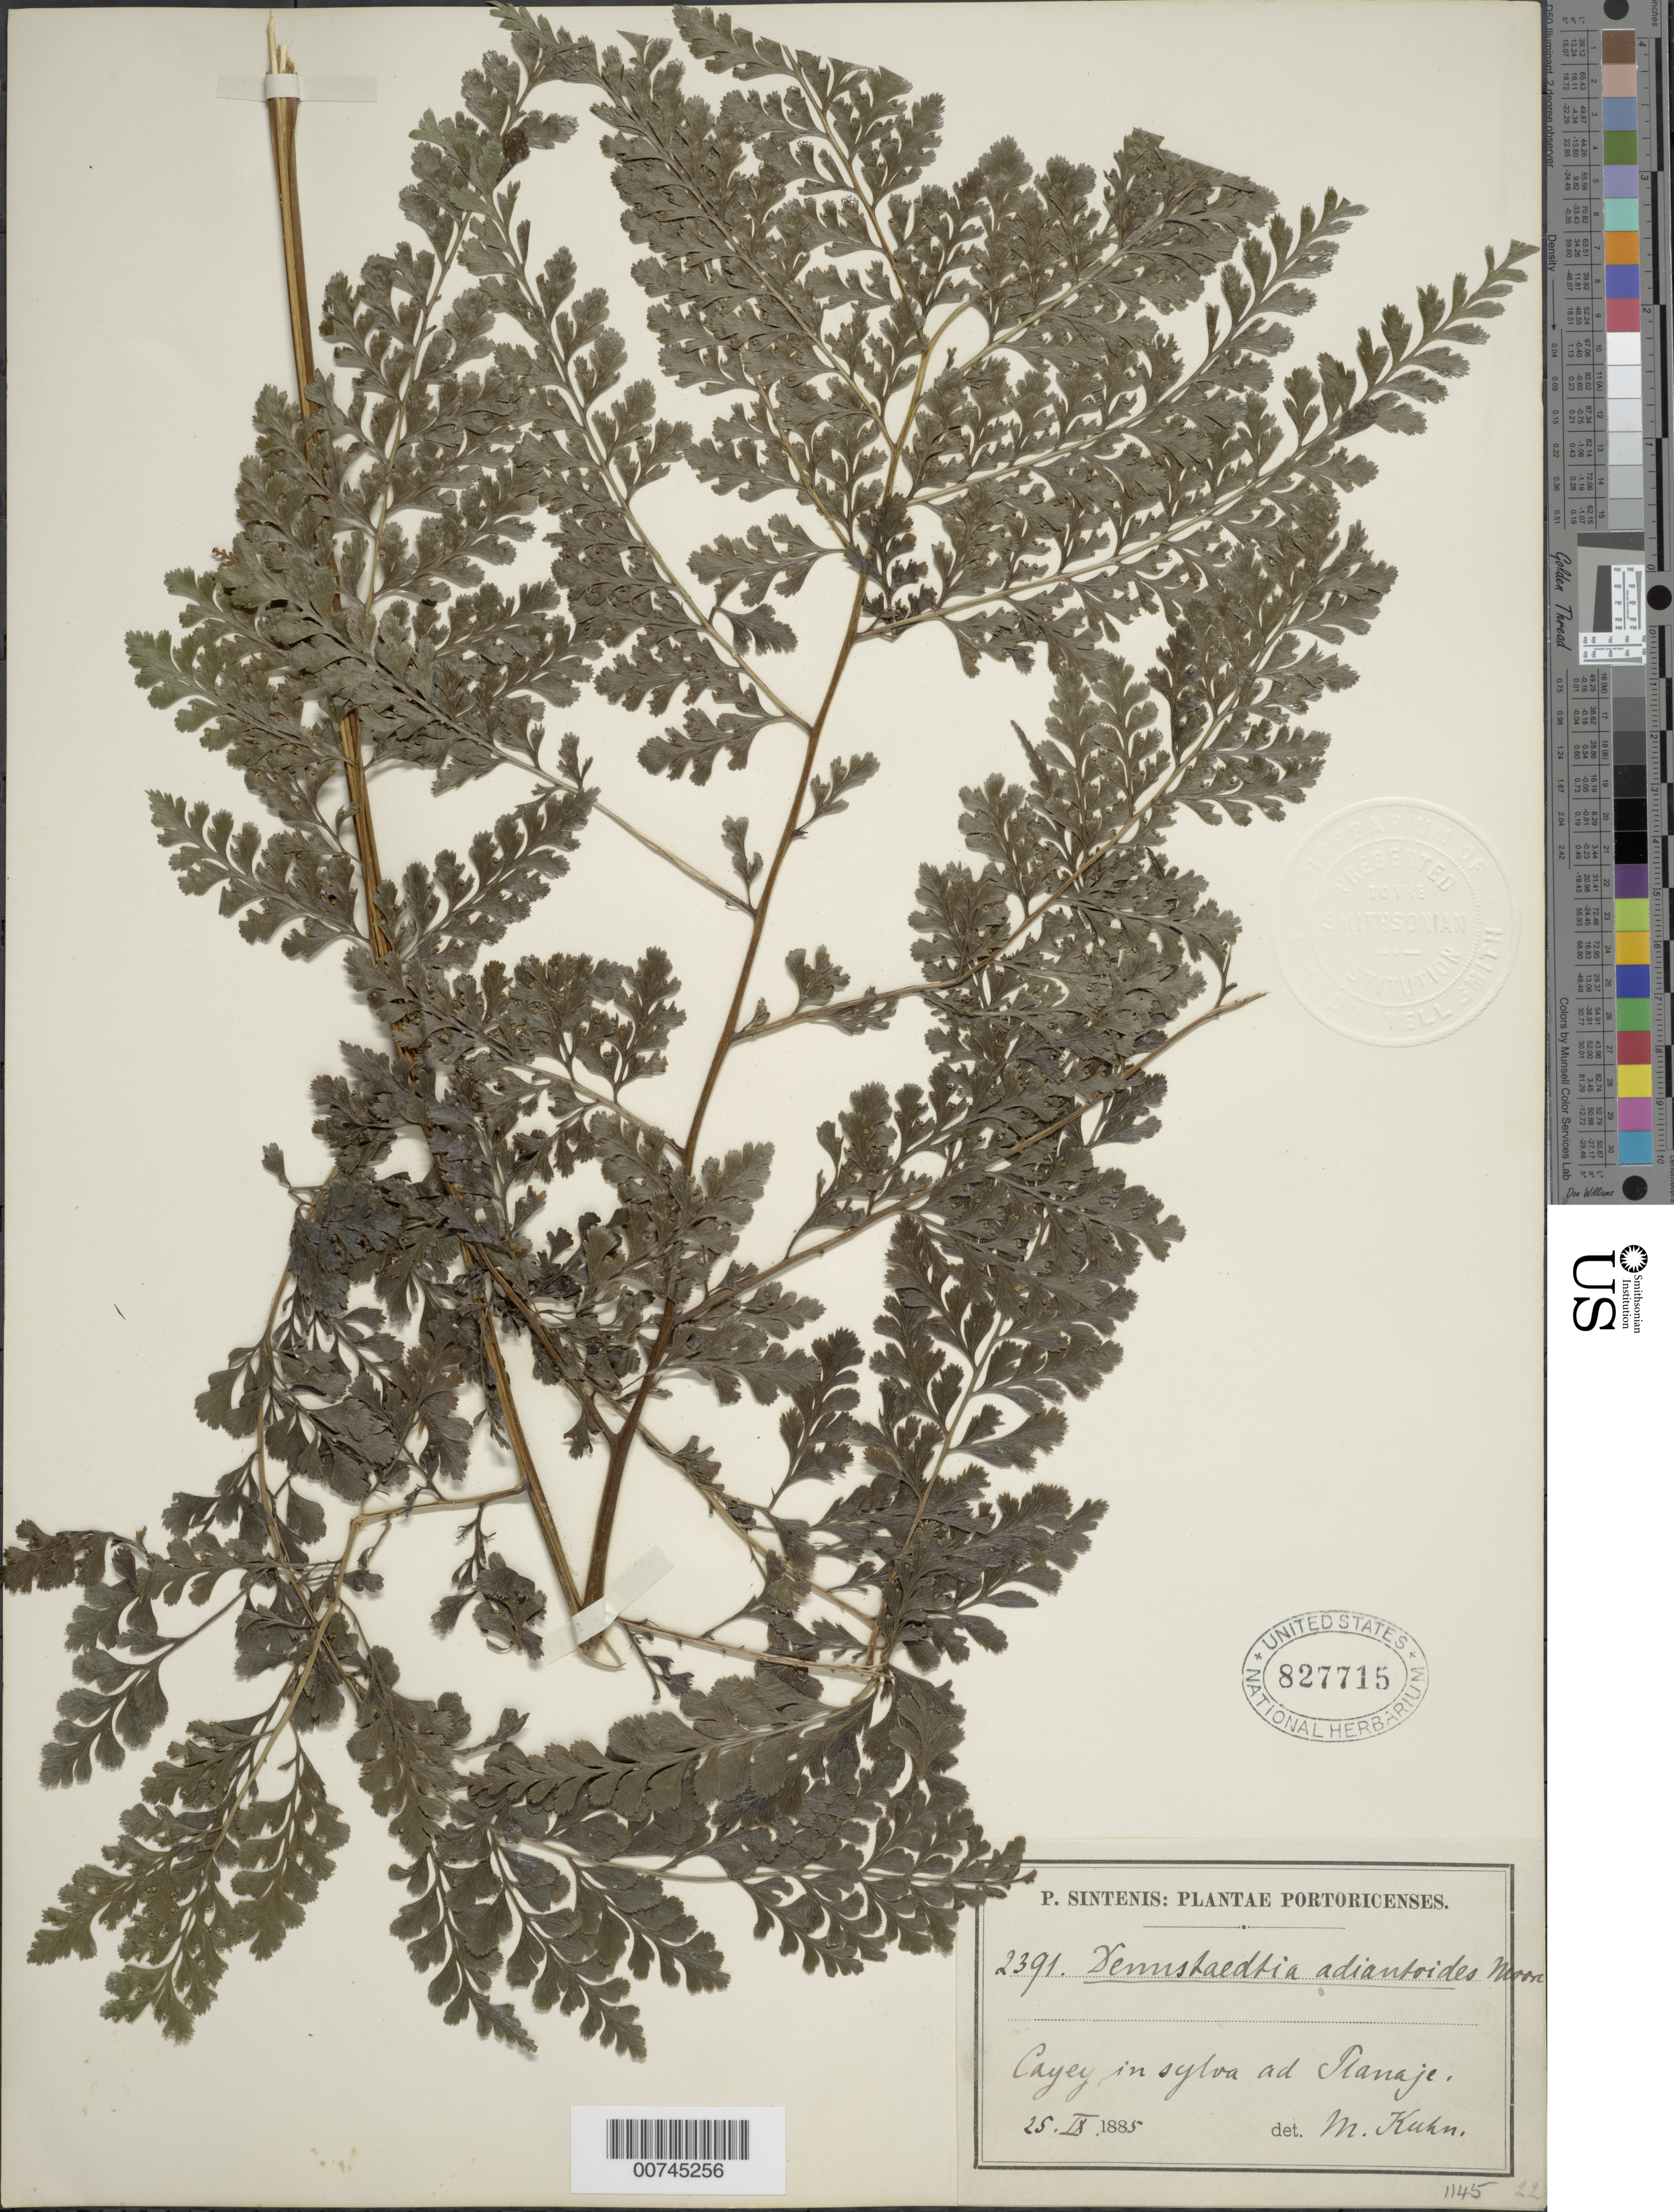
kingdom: Plantae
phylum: Tracheophyta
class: Polypodiopsida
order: Polypodiales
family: Dennstaedtiaceae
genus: Dennstaedtia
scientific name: Dennstaedtia bipinnata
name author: (Cav.) Maxon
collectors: P. Sintenis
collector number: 2391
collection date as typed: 25 Sep 1885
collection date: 1885-09-25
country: Puerto Rico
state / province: Cayey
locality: In sylva ad Planaje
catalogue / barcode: US 827715